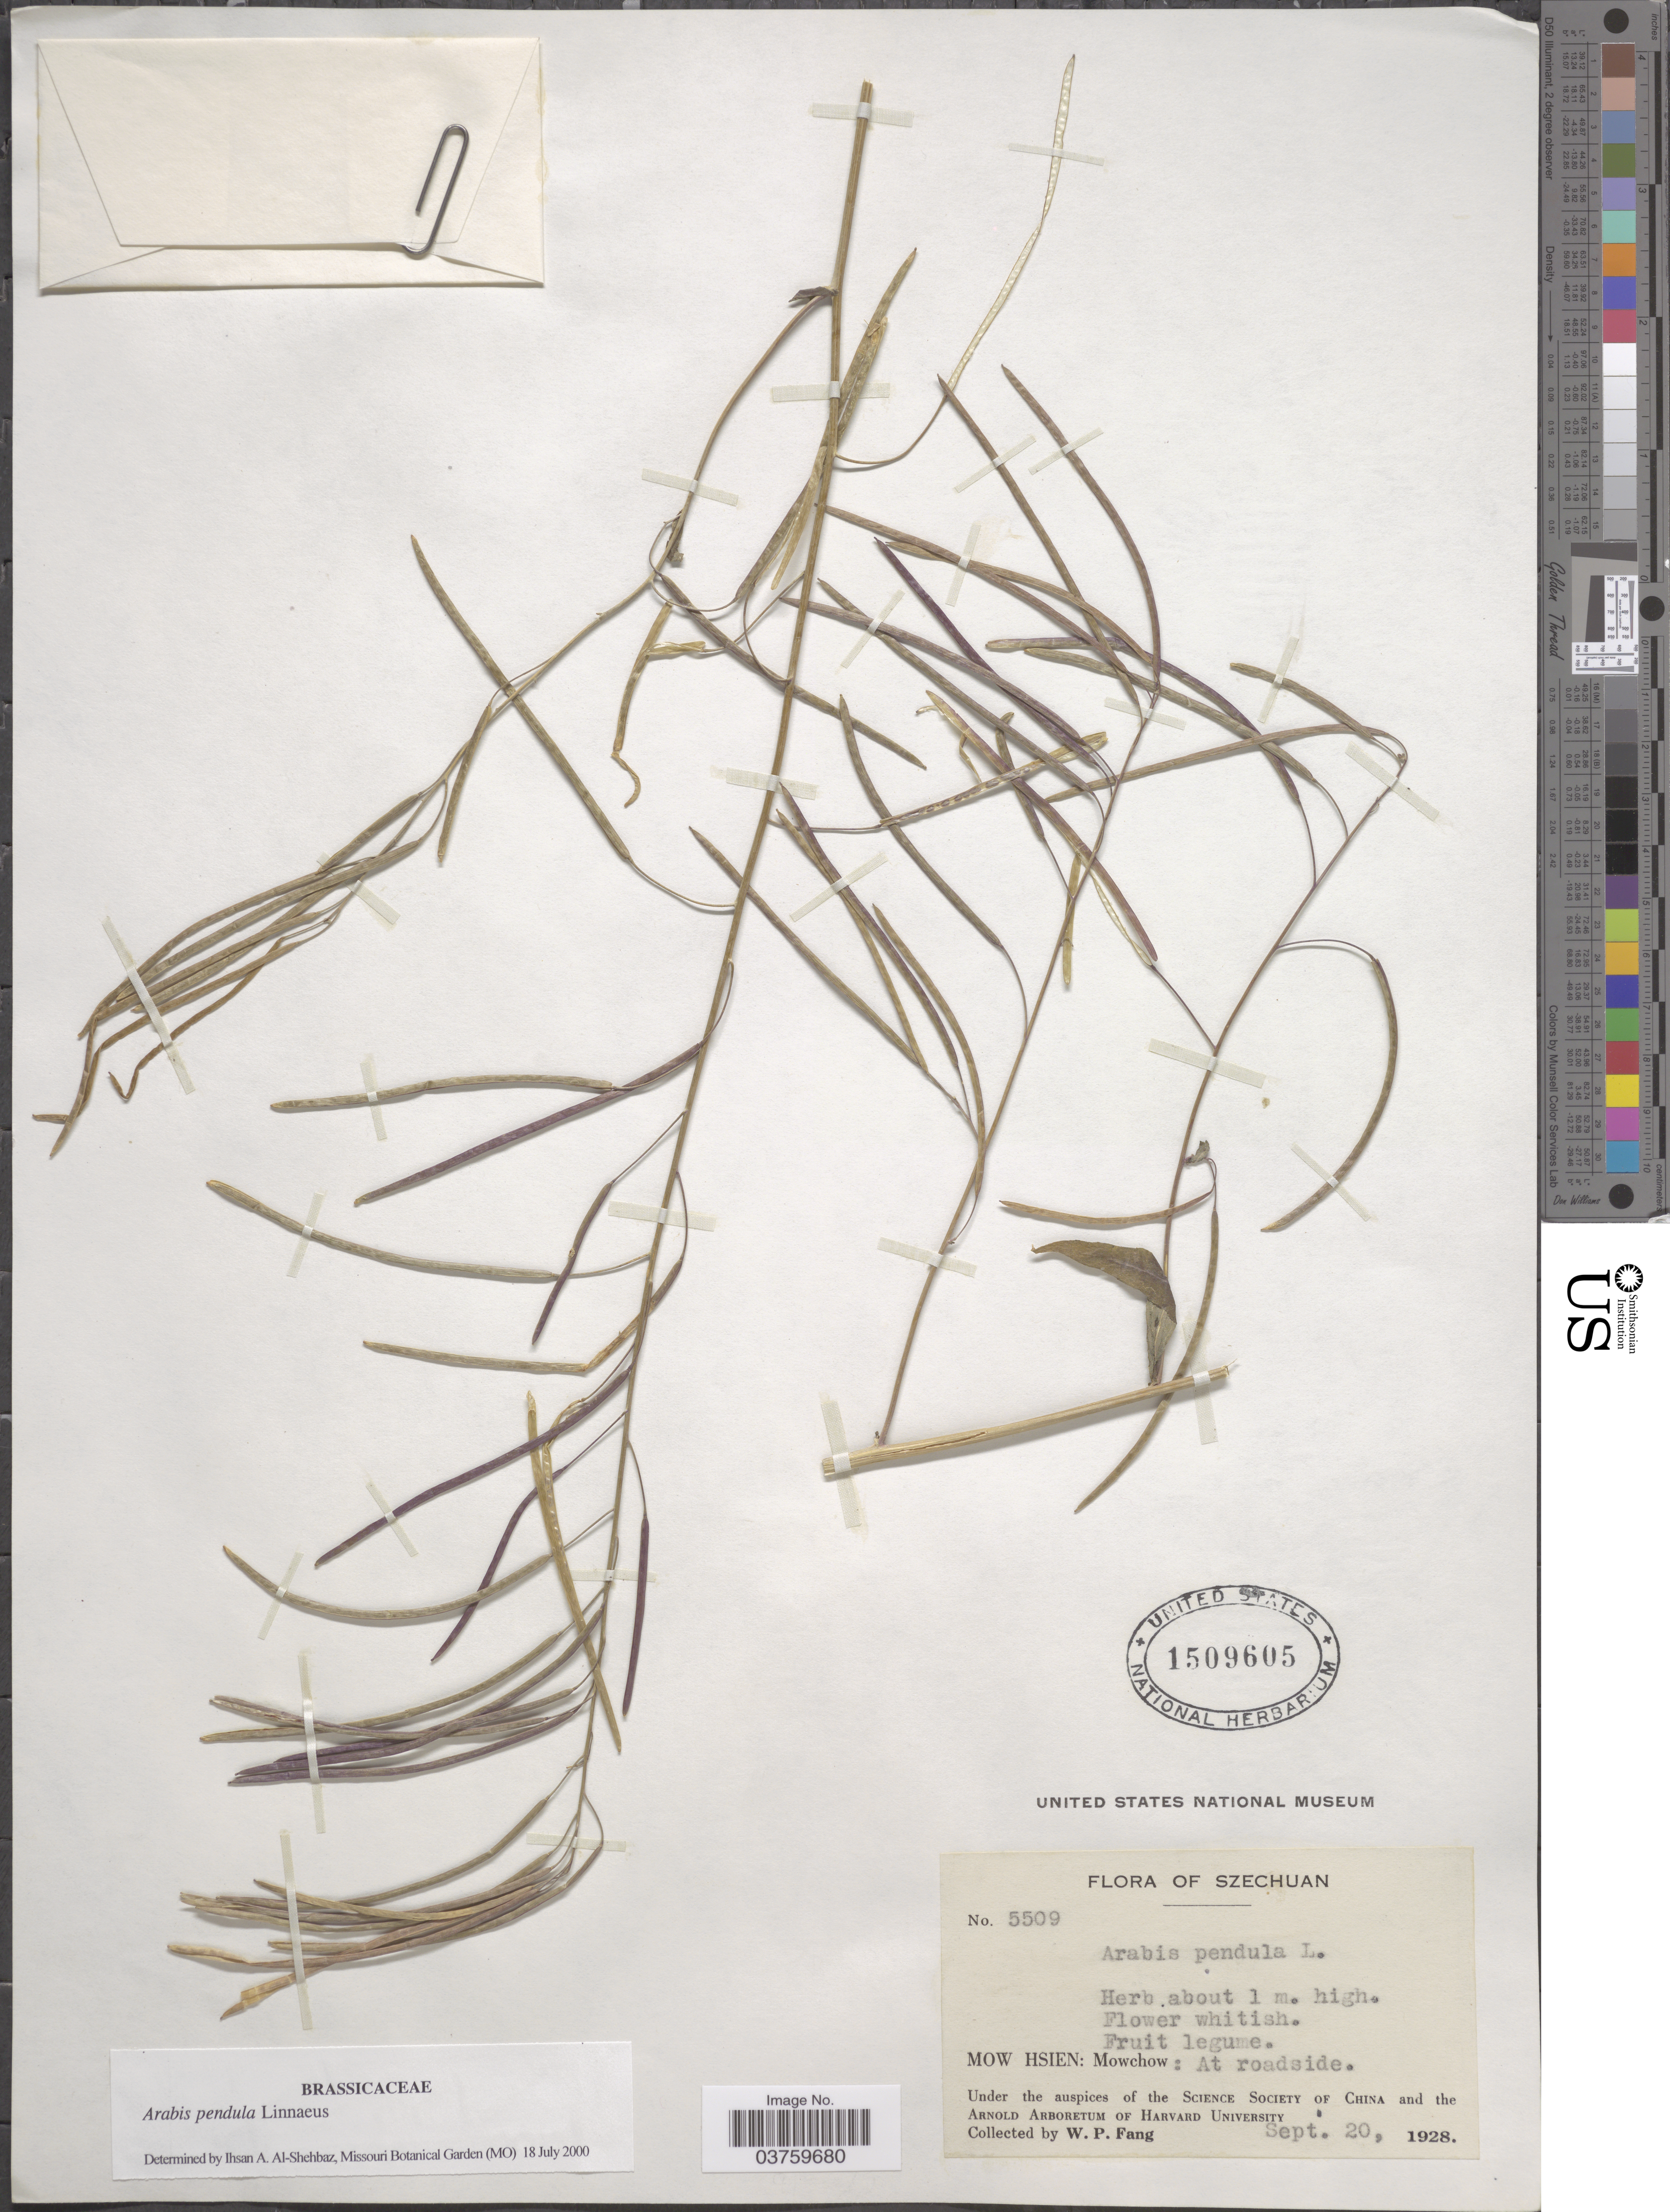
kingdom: Plantae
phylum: Tracheophyta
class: Magnoliopsida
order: Brassicales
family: Brassicaceae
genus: Arabis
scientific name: Arabis pendula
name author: L.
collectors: W. P. Fang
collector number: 5509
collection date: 1928-09-20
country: China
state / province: Sichuan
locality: Szechuan. Mow Hsien: Mowchow: At roadside.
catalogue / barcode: US 1509605